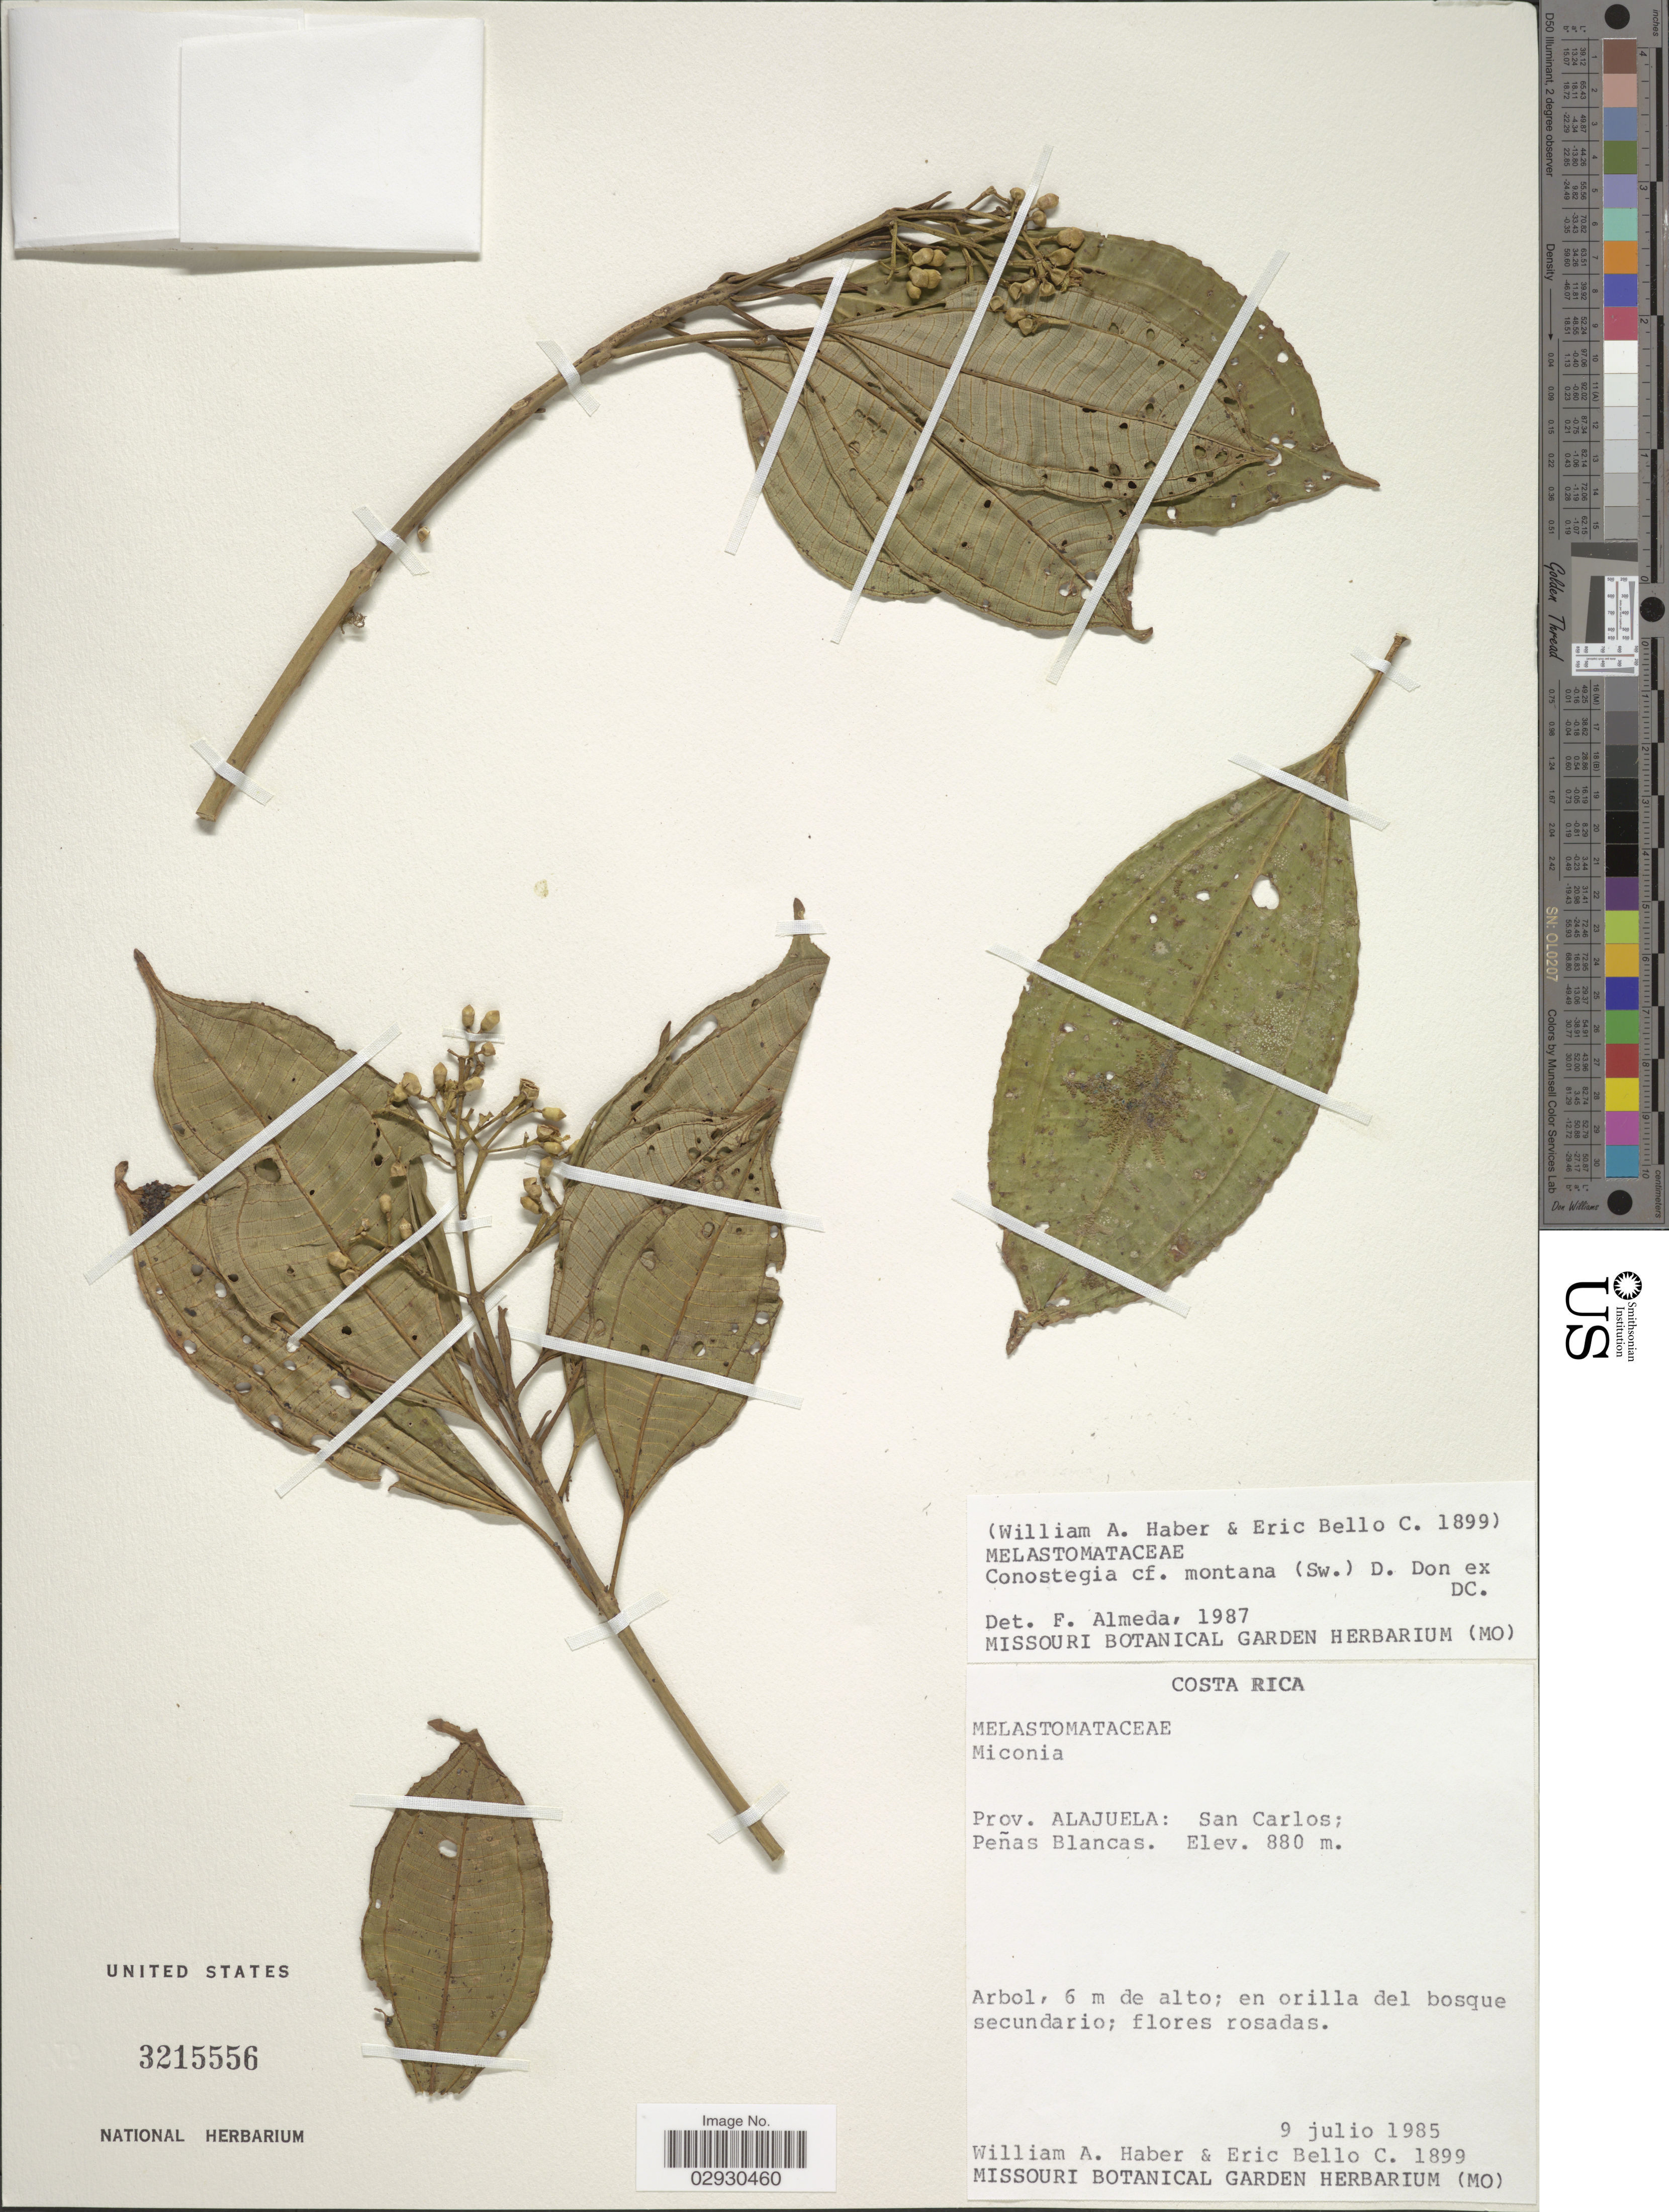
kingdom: Plantae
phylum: Tracheophyta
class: Magnoliopsida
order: Myrtales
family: Melastomataceae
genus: Conostegia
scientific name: Conostegia montana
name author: (Sw.) D. Don ex DC.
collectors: W. A. Haber & E. Bello C.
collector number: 1899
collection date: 1985-07-09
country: Costa Rica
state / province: Alajuela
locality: San Carlos, Peñas Blancas.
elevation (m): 880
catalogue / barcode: US 3215556